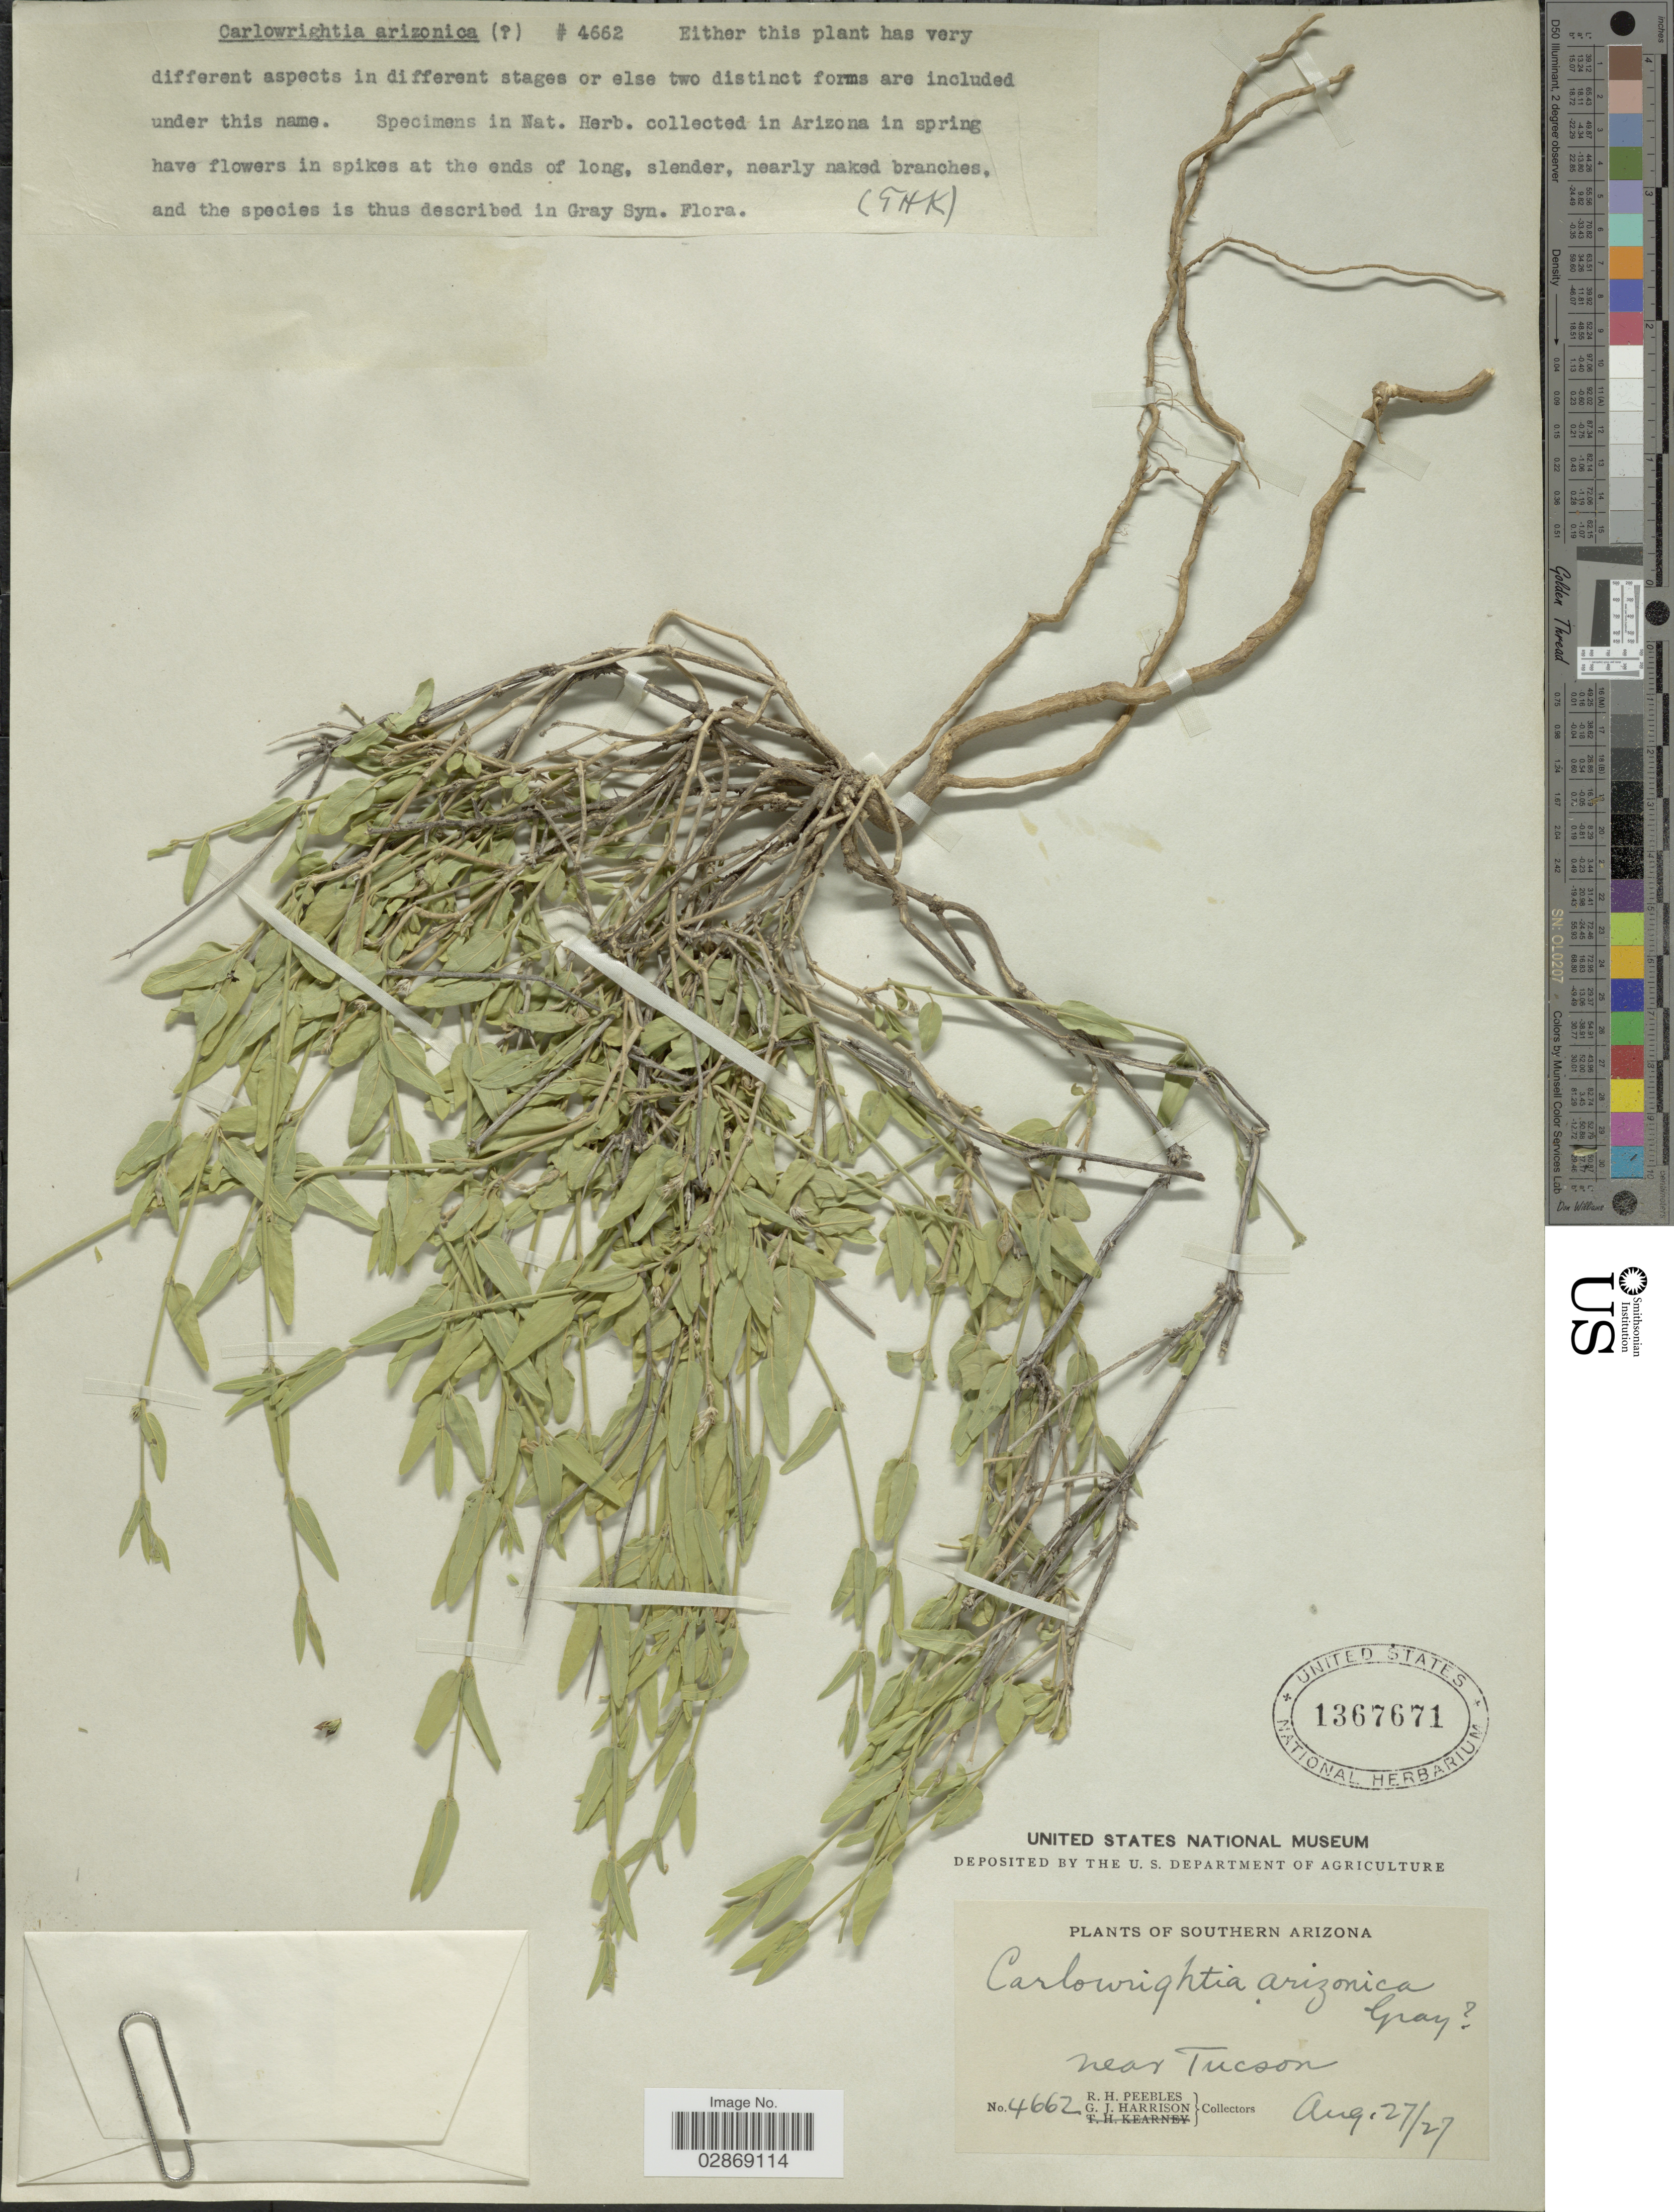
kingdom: Plantae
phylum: Tracheophyta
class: Magnoliopsida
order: Lamiales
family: Acanthaceae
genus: Carlowrightia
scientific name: Carlowrightia arizonica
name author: A. Gray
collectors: R. H. Peebles & G. J. Harrison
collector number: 4662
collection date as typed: Transcribed d/m/y: 27/8/27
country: United States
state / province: Arizona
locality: Southern Arizona. Near Tucson.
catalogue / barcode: US 1367671